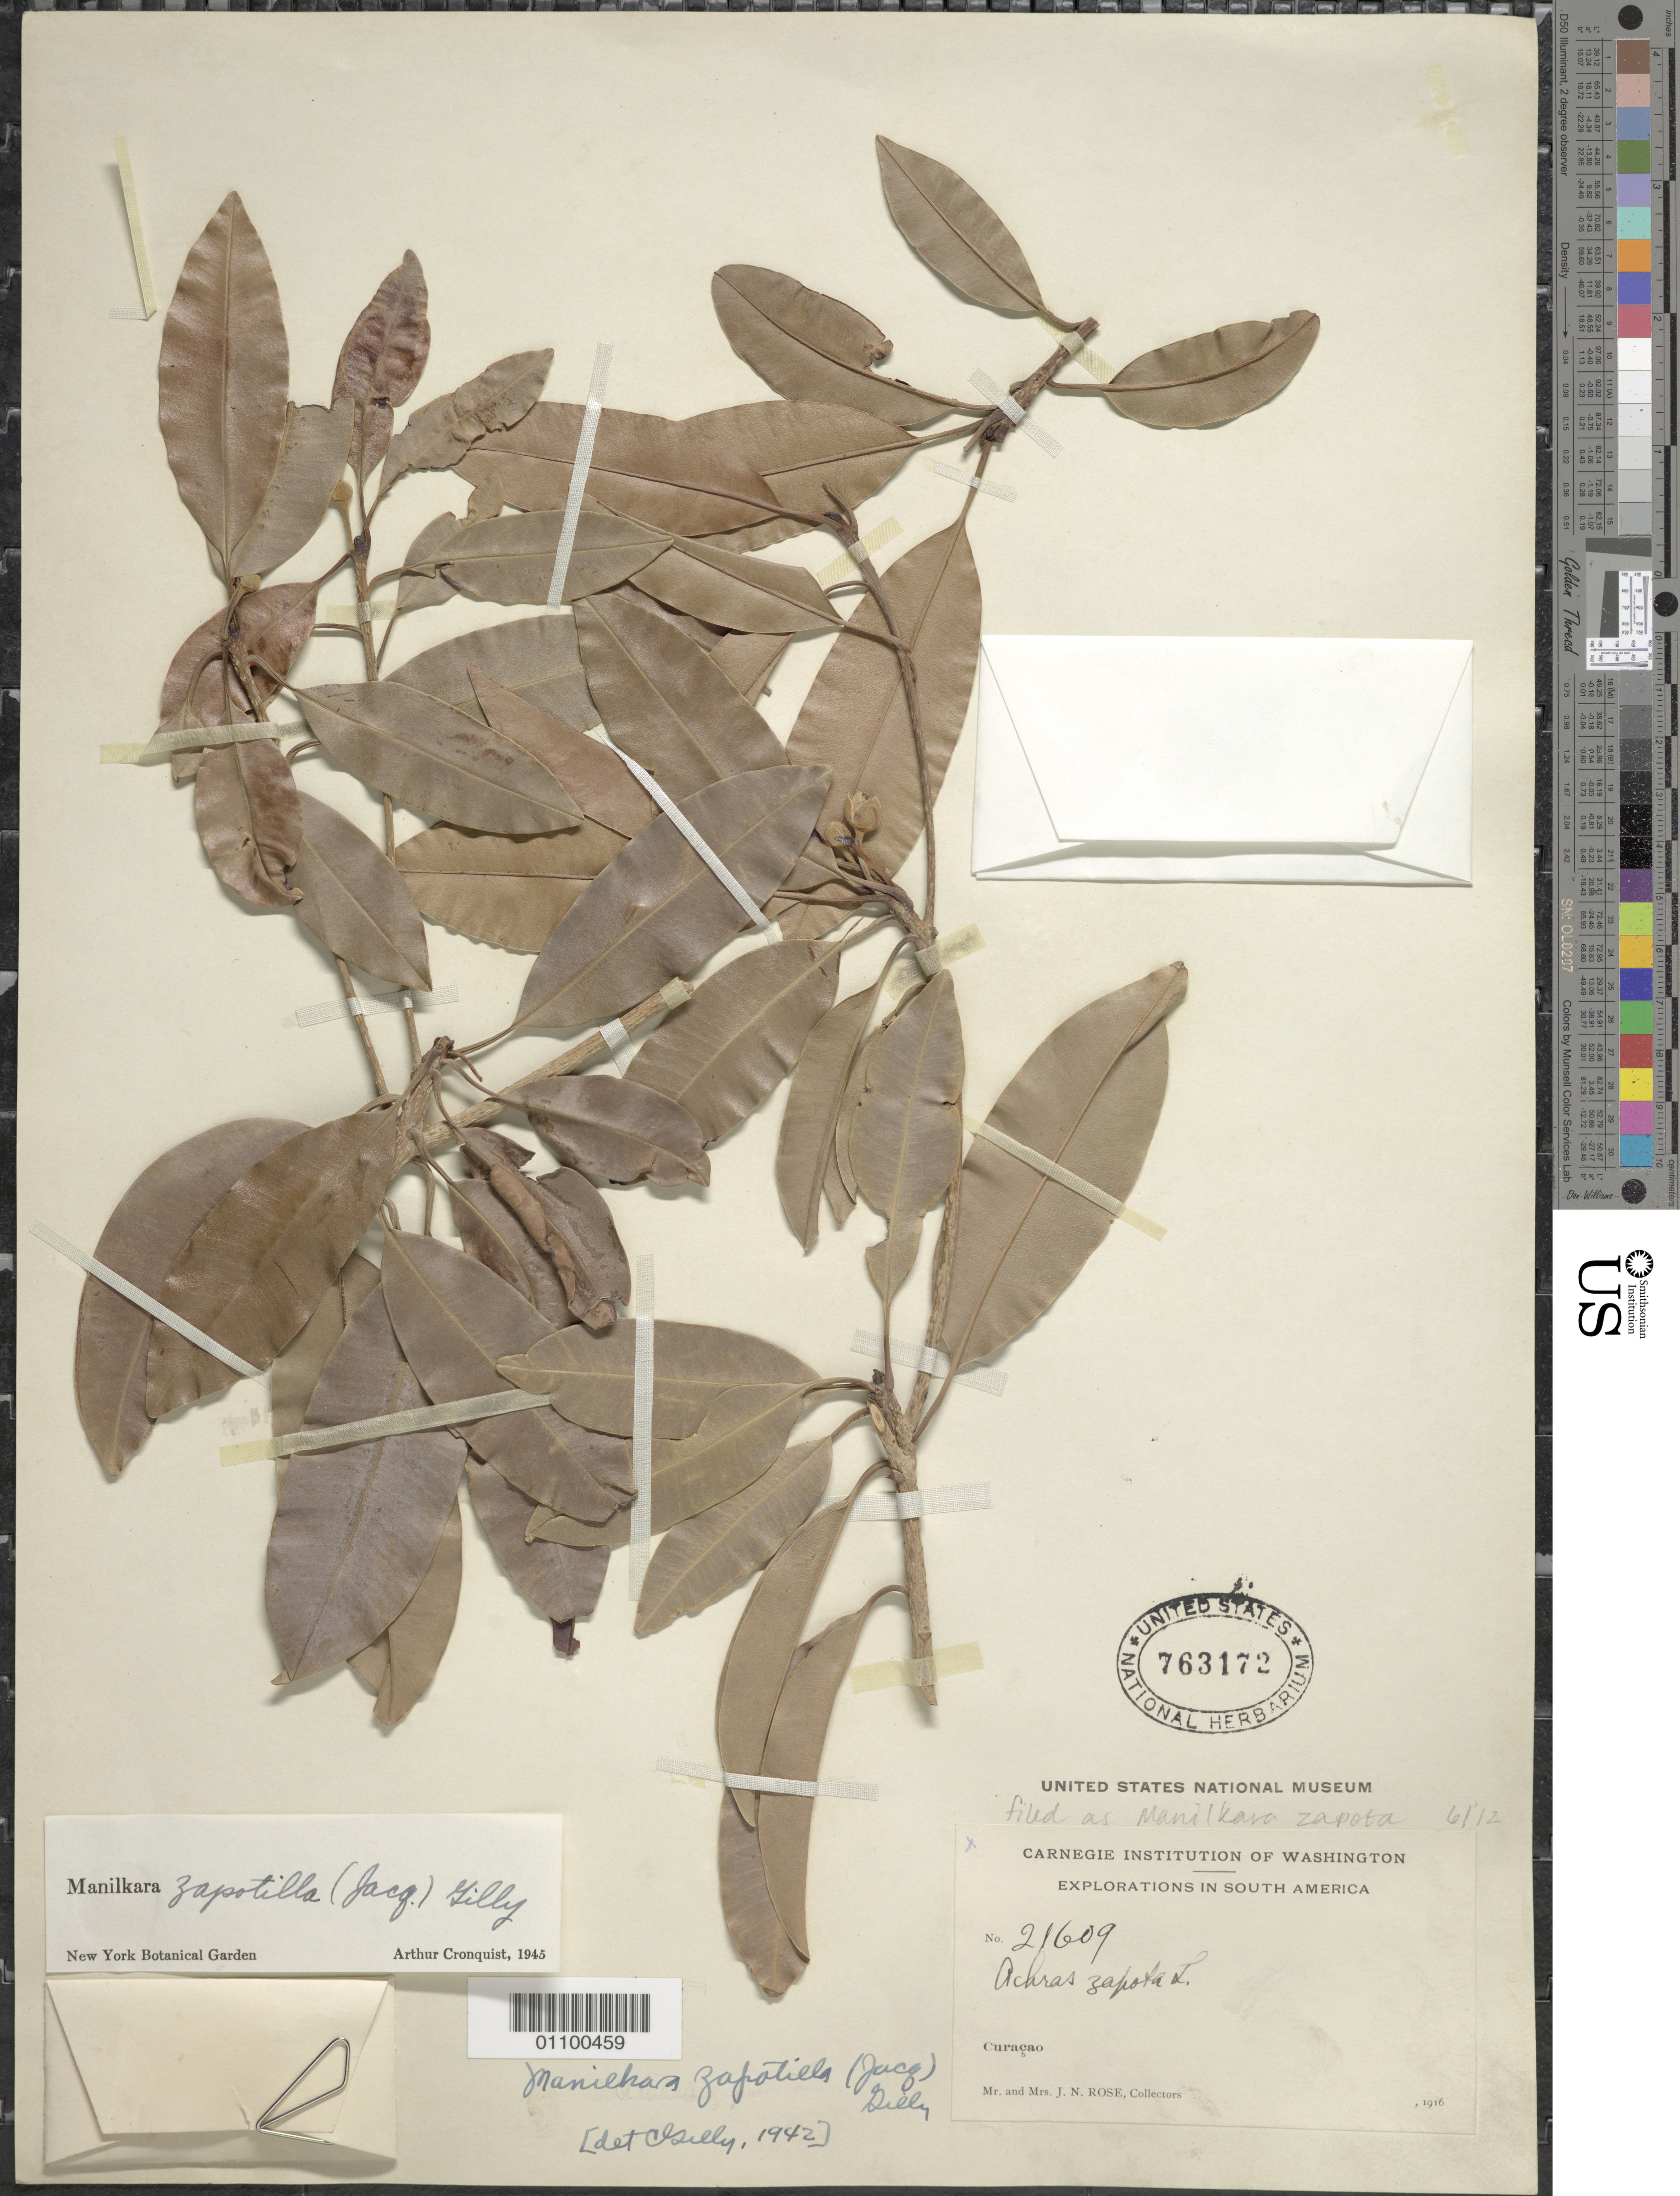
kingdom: Plantae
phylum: Tracheophyta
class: Magnoliopsida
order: Ericales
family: Sapotaceae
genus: Manilkara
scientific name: Manilkara zapota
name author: (L.) P. Royen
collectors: J. N. Rose & L. B. Rose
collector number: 21609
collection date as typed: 01 Jan 1916 to 31 Dec 1916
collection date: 1916-01-01/1916-12-31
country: Curaçao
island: Curaçao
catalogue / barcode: US 763172